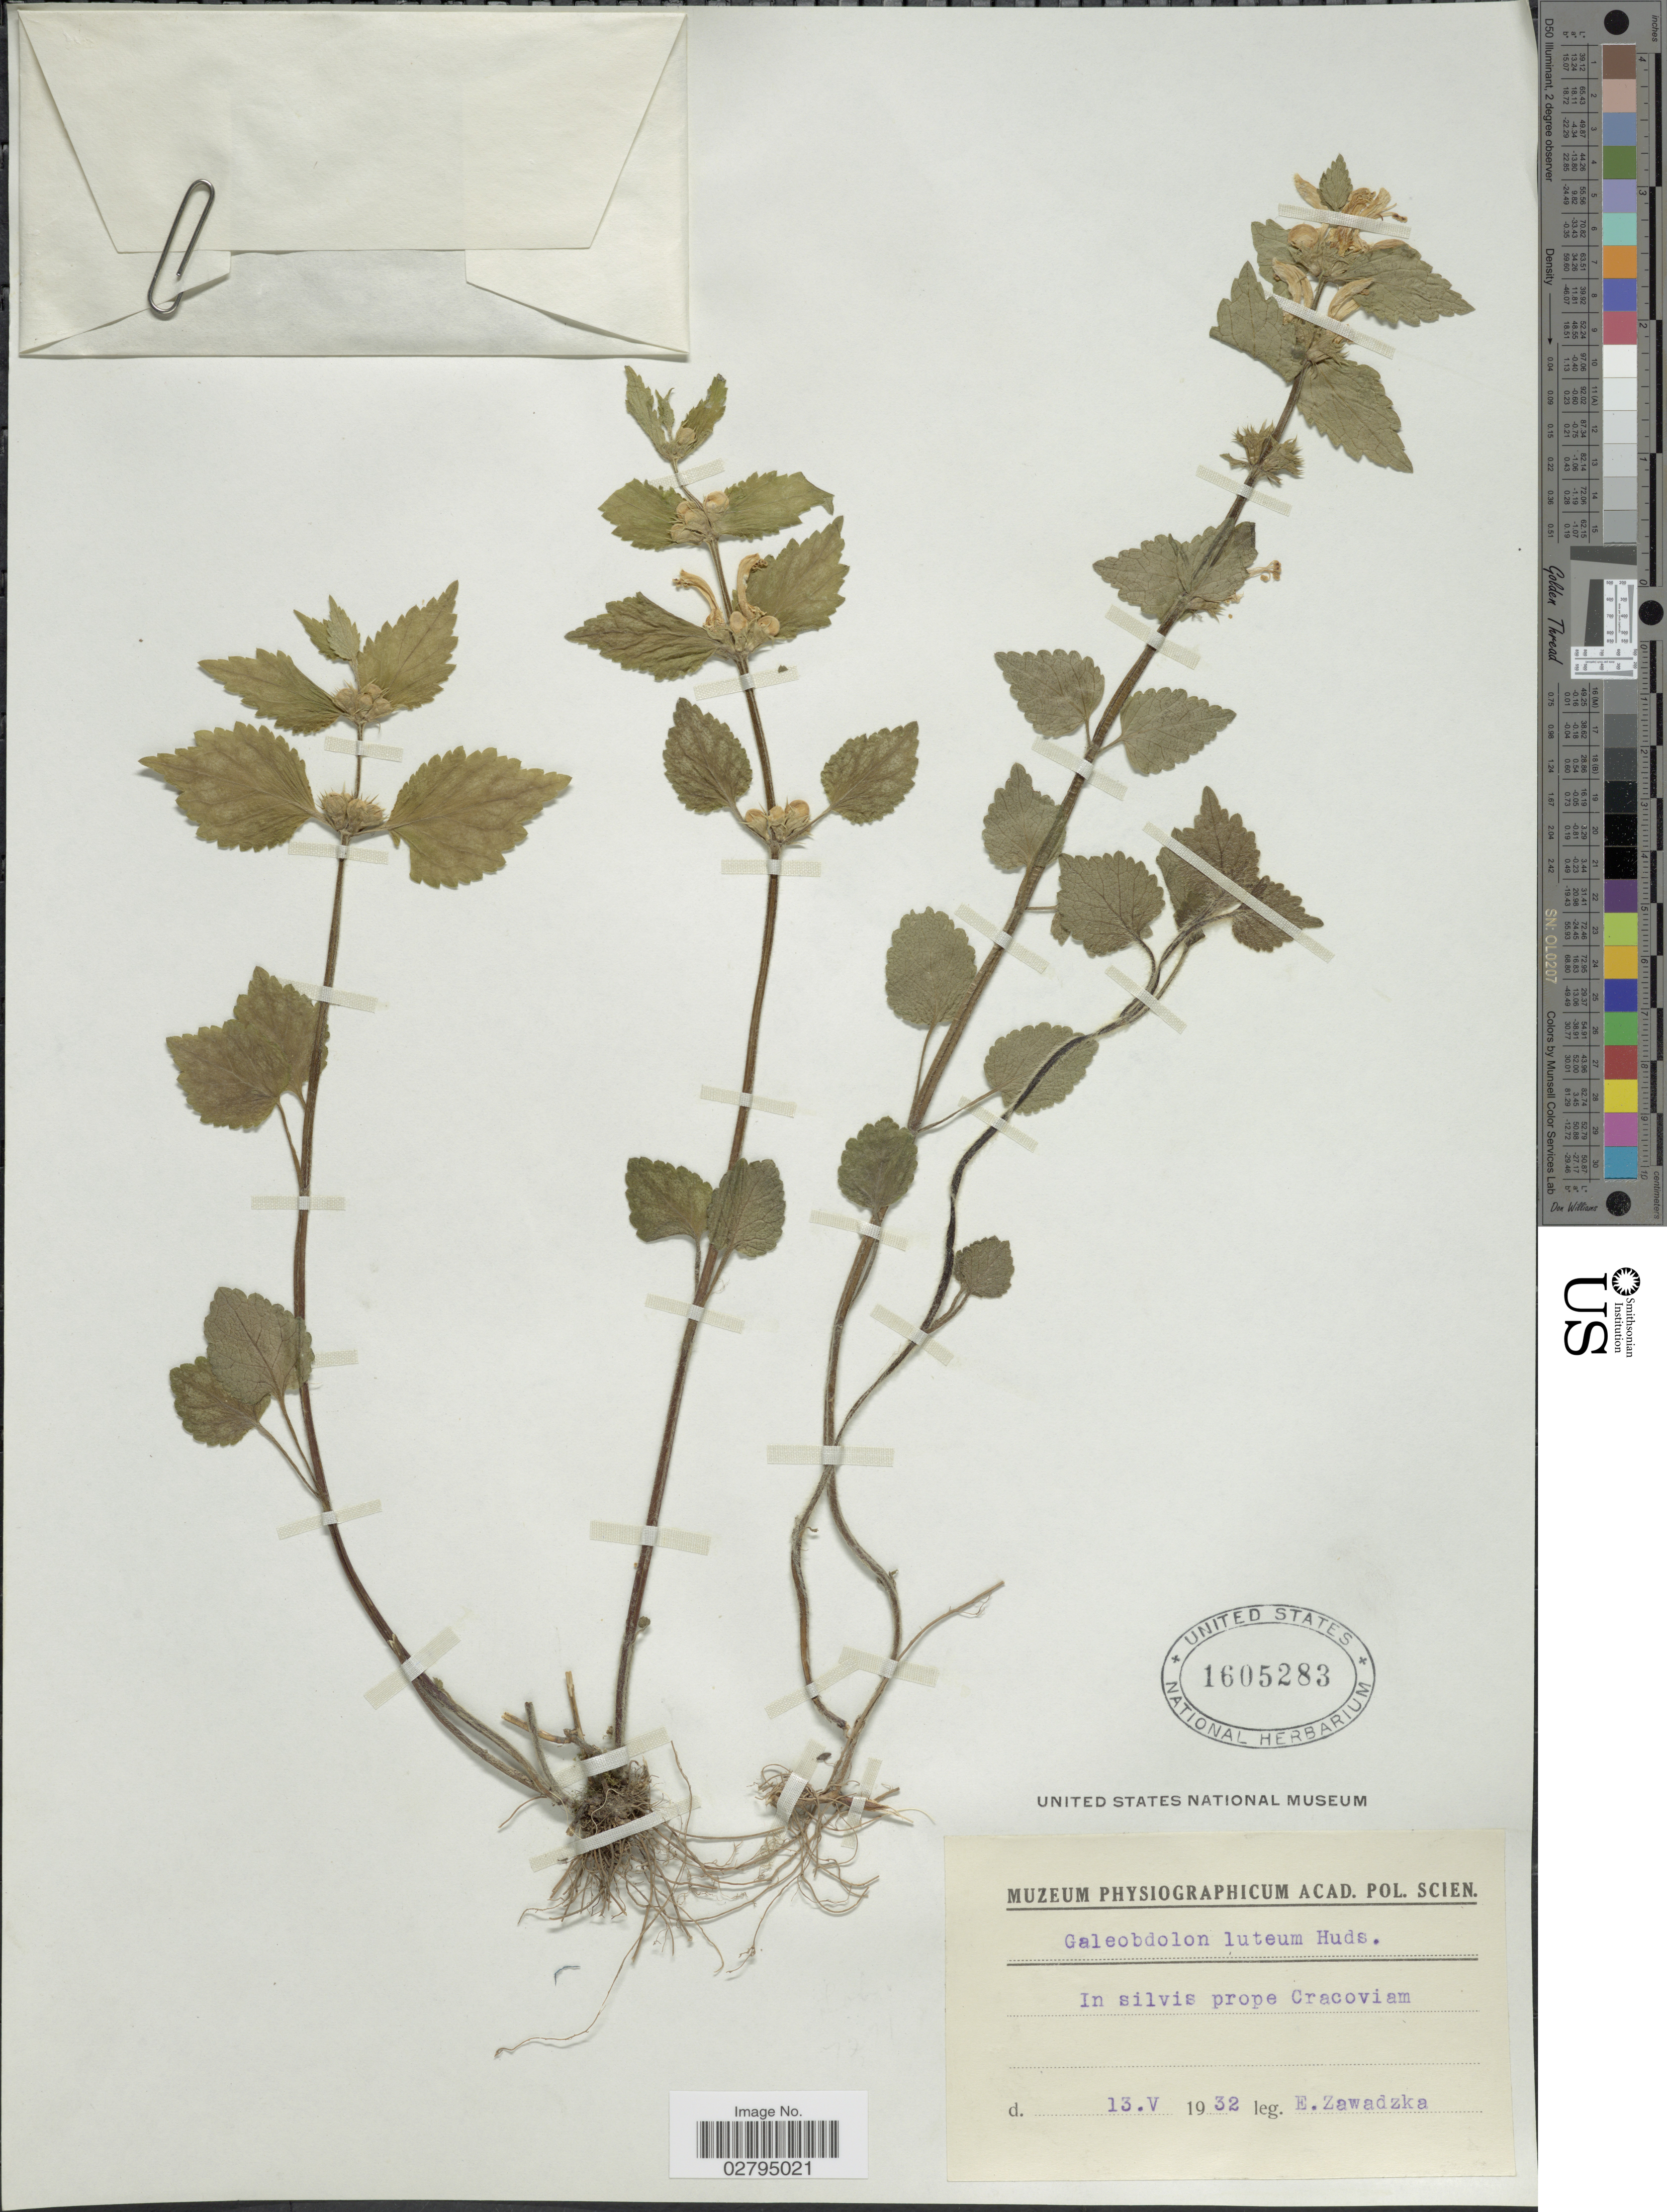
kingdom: Plantae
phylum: Tracheophyta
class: Magnoliopsida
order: Lamiales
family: Lamiaceae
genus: Lamium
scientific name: Lamium galeobdolon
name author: (L.) L.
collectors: E. Zawadzka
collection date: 1932-05-13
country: Poland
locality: In silvis prope Cracoviam.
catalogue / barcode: US 1605283